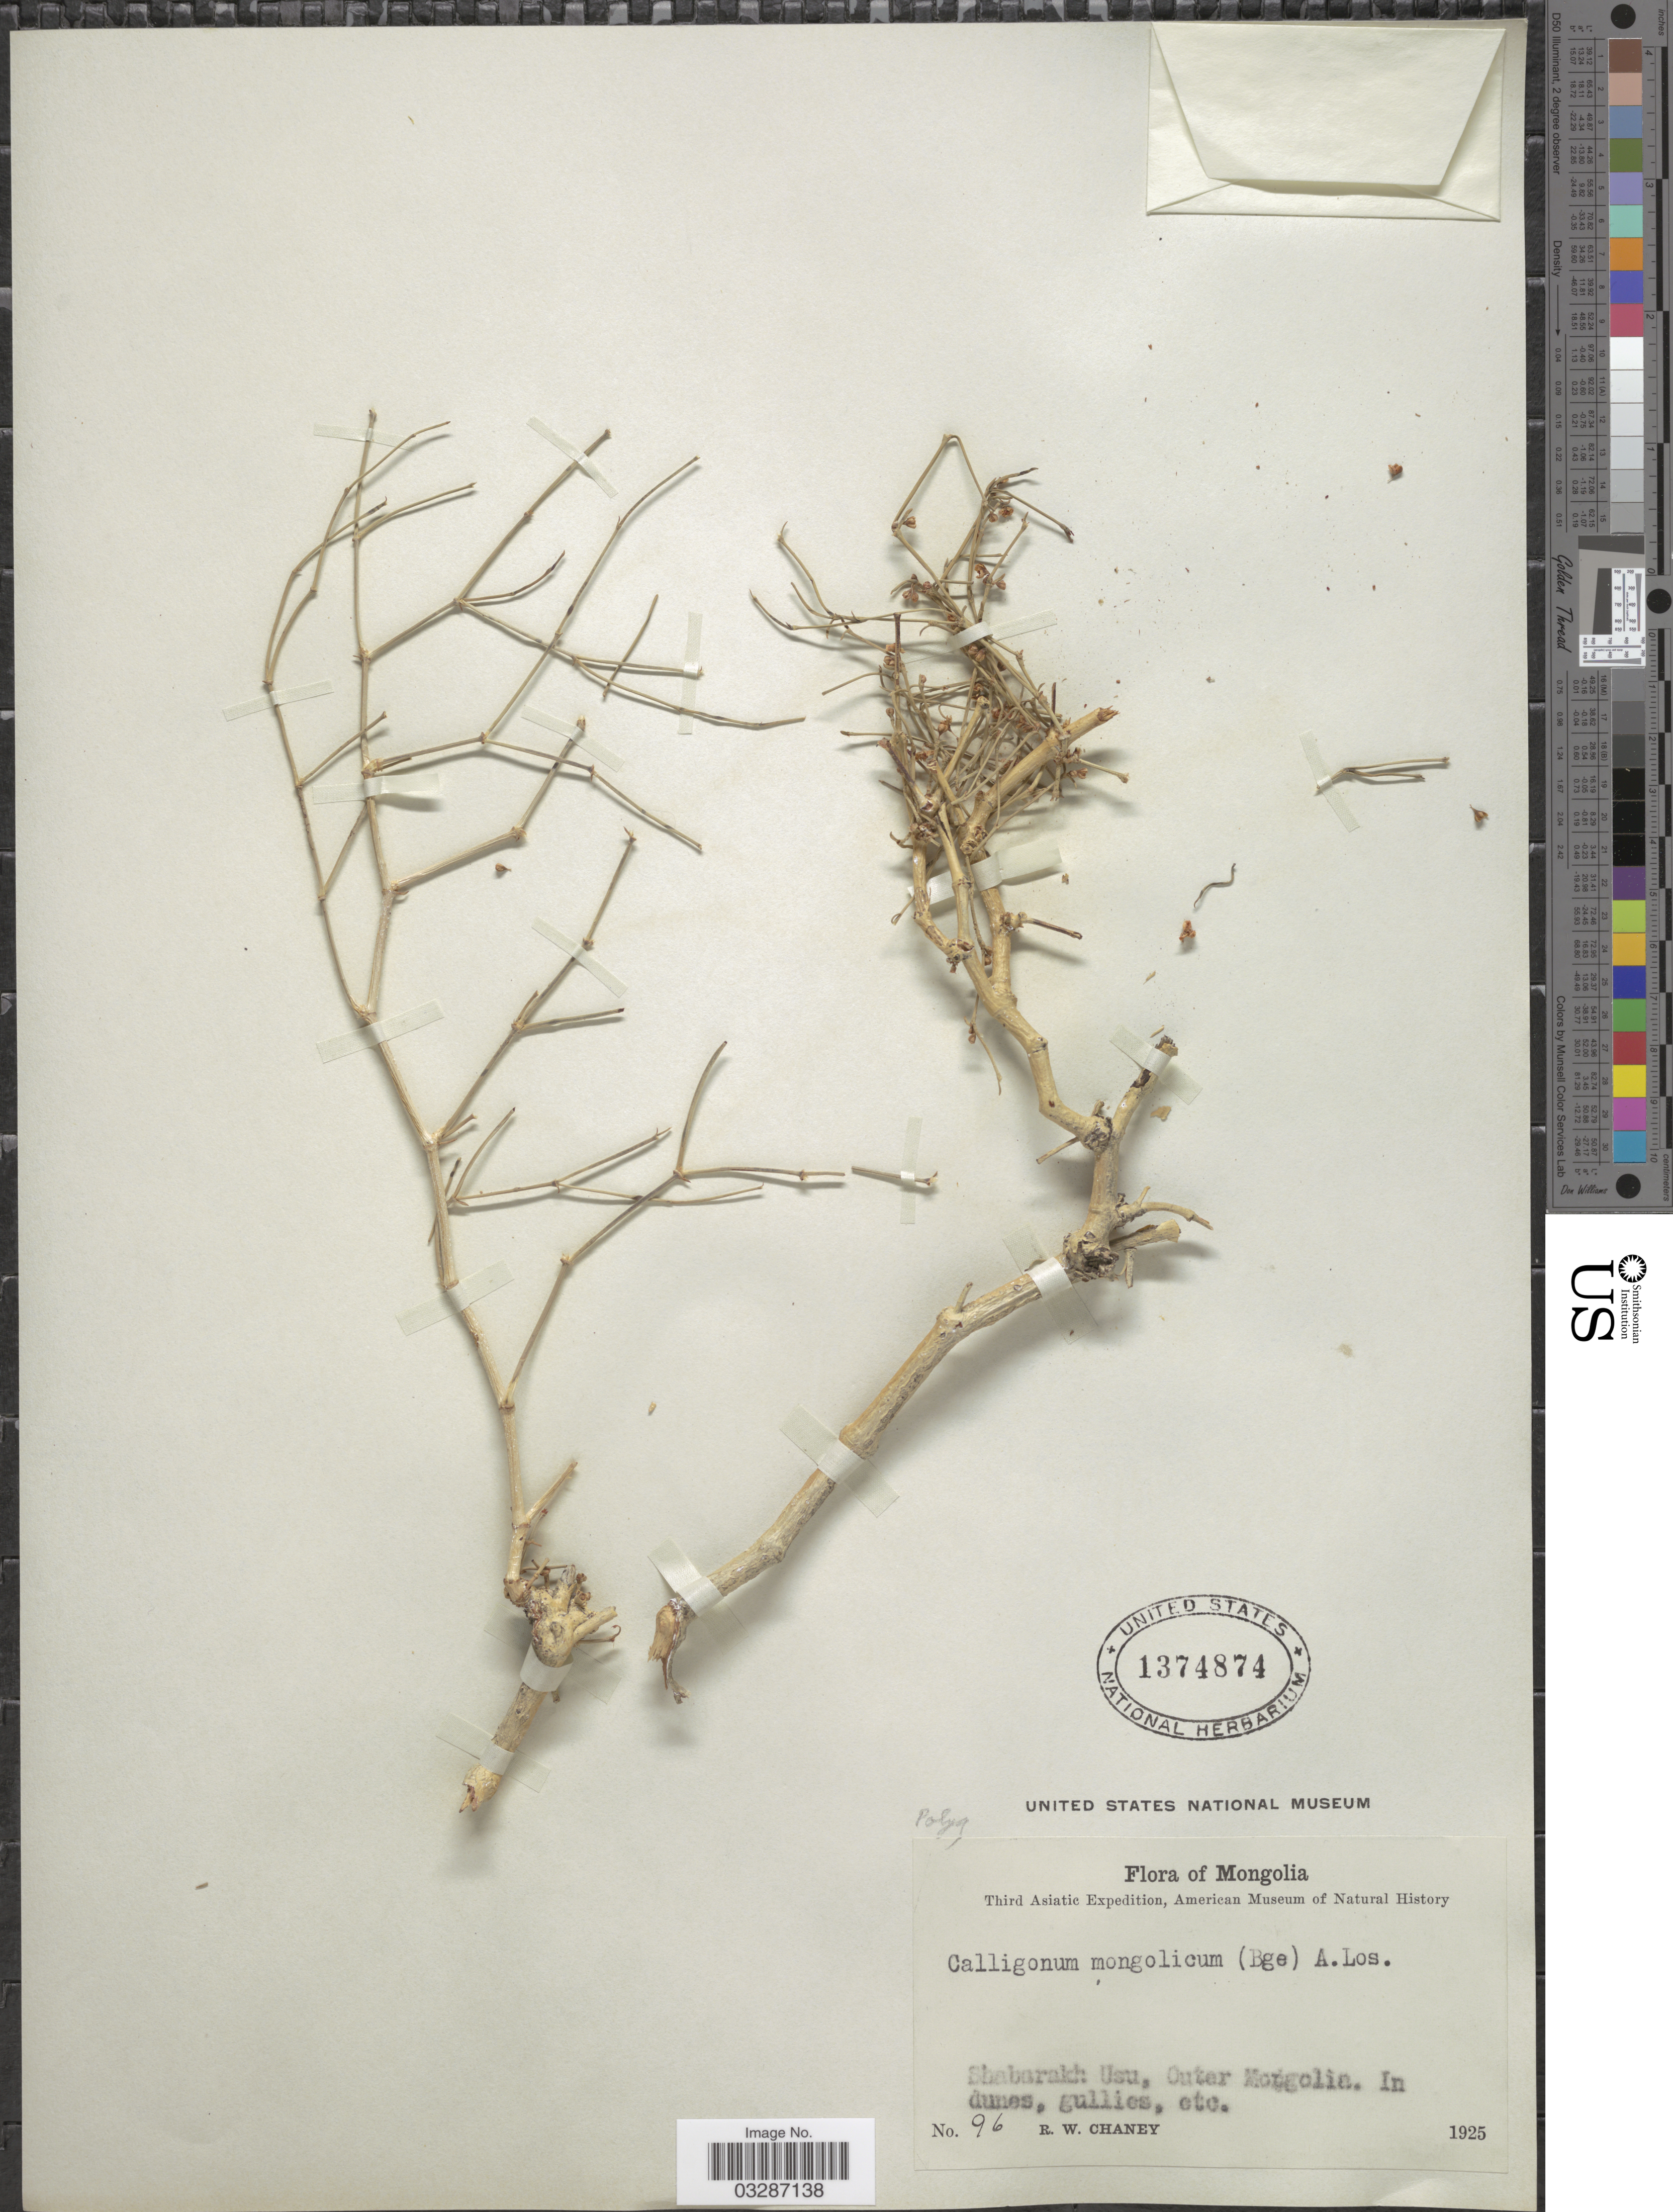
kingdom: Plantae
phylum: Tracheophyta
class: Magnoliopsida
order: Caryophyllales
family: Polygonaceae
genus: Calligonum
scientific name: Calligonum mongolicum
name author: Turcz.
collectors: R. Chaney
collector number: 96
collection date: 1925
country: Mongolia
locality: Shabarakh Usu, Outer Mongolia.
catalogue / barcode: US 1374874